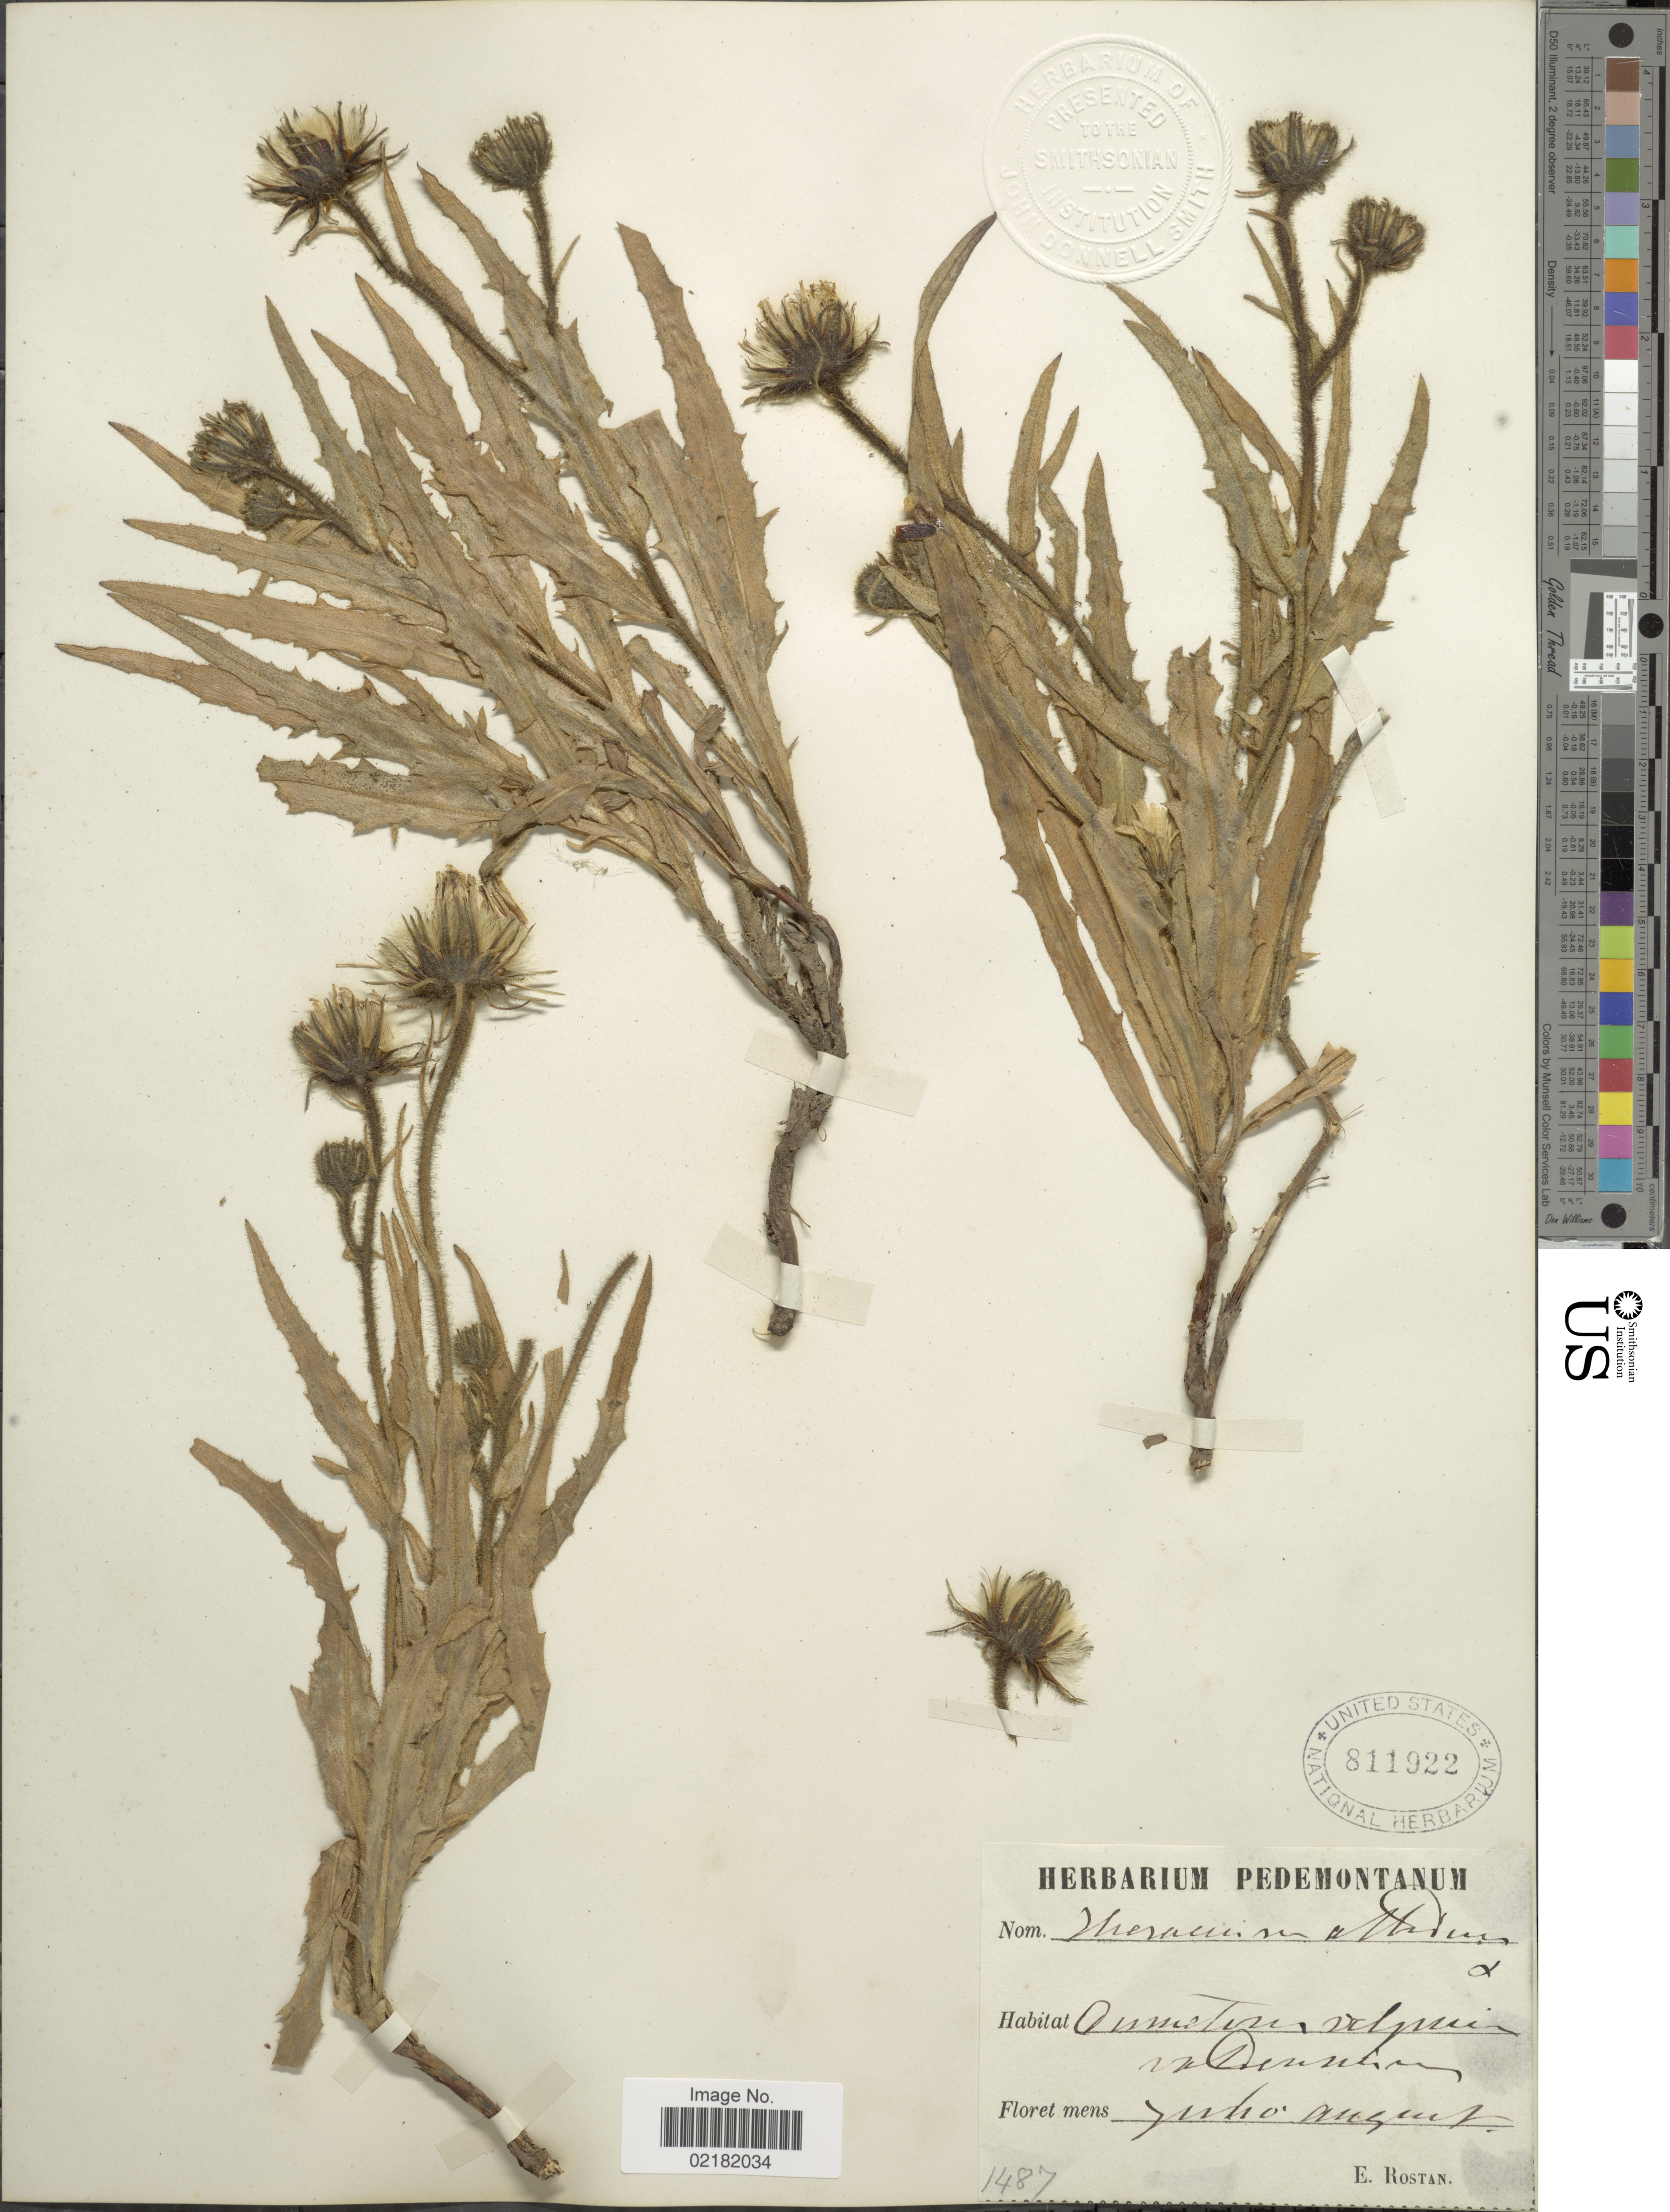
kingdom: Plantae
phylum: Tracheophyta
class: Magnoliopsida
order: Asterales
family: Asteraceae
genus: Schlagintweitia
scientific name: Schlagintweitia intybacea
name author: (All.) Griseb.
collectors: E. Rostan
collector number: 1487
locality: Onmeton velpruis vr Deuntium. [interpreted]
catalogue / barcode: US 811922